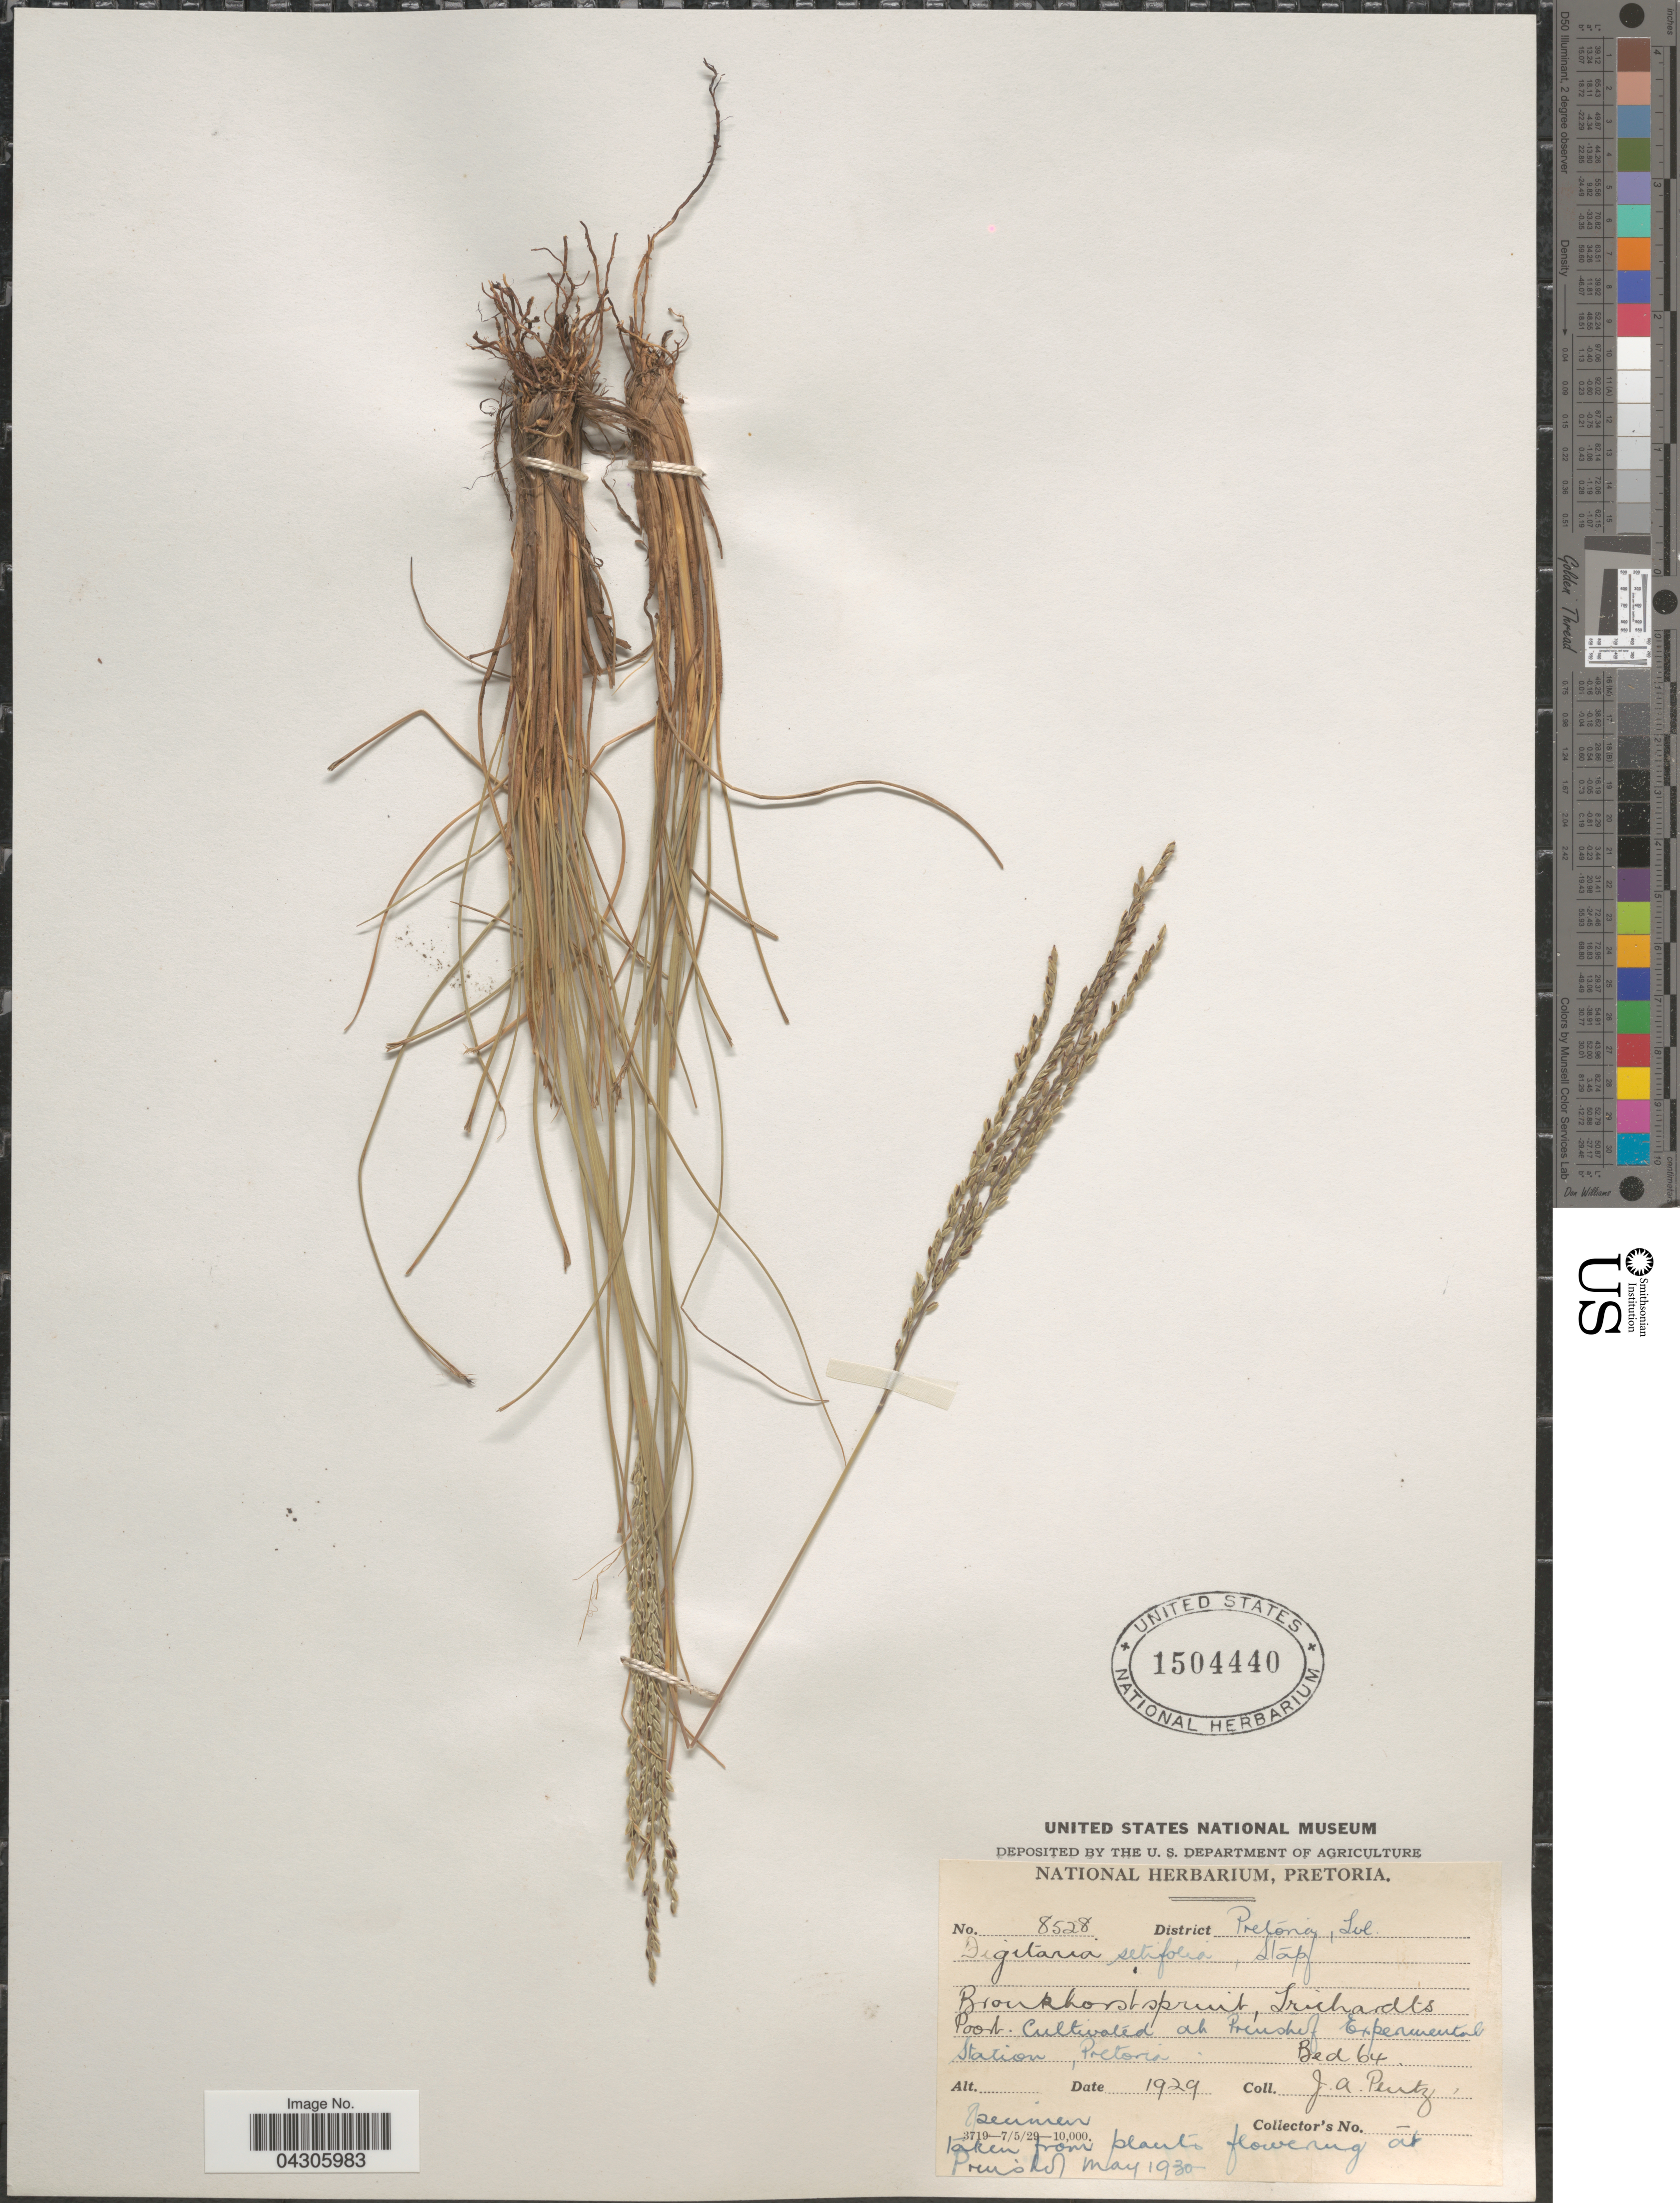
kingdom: Plantae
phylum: Tracheophyta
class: Liliopsida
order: Poales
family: Poaceae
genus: Digitaria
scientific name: Digitaria setifolia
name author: Stapf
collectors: J. Pentz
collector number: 8528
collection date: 1929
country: South Africa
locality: Cultivated at Prinshof Experimental Station, Pretoria. Bed 64.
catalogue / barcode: US 1504440